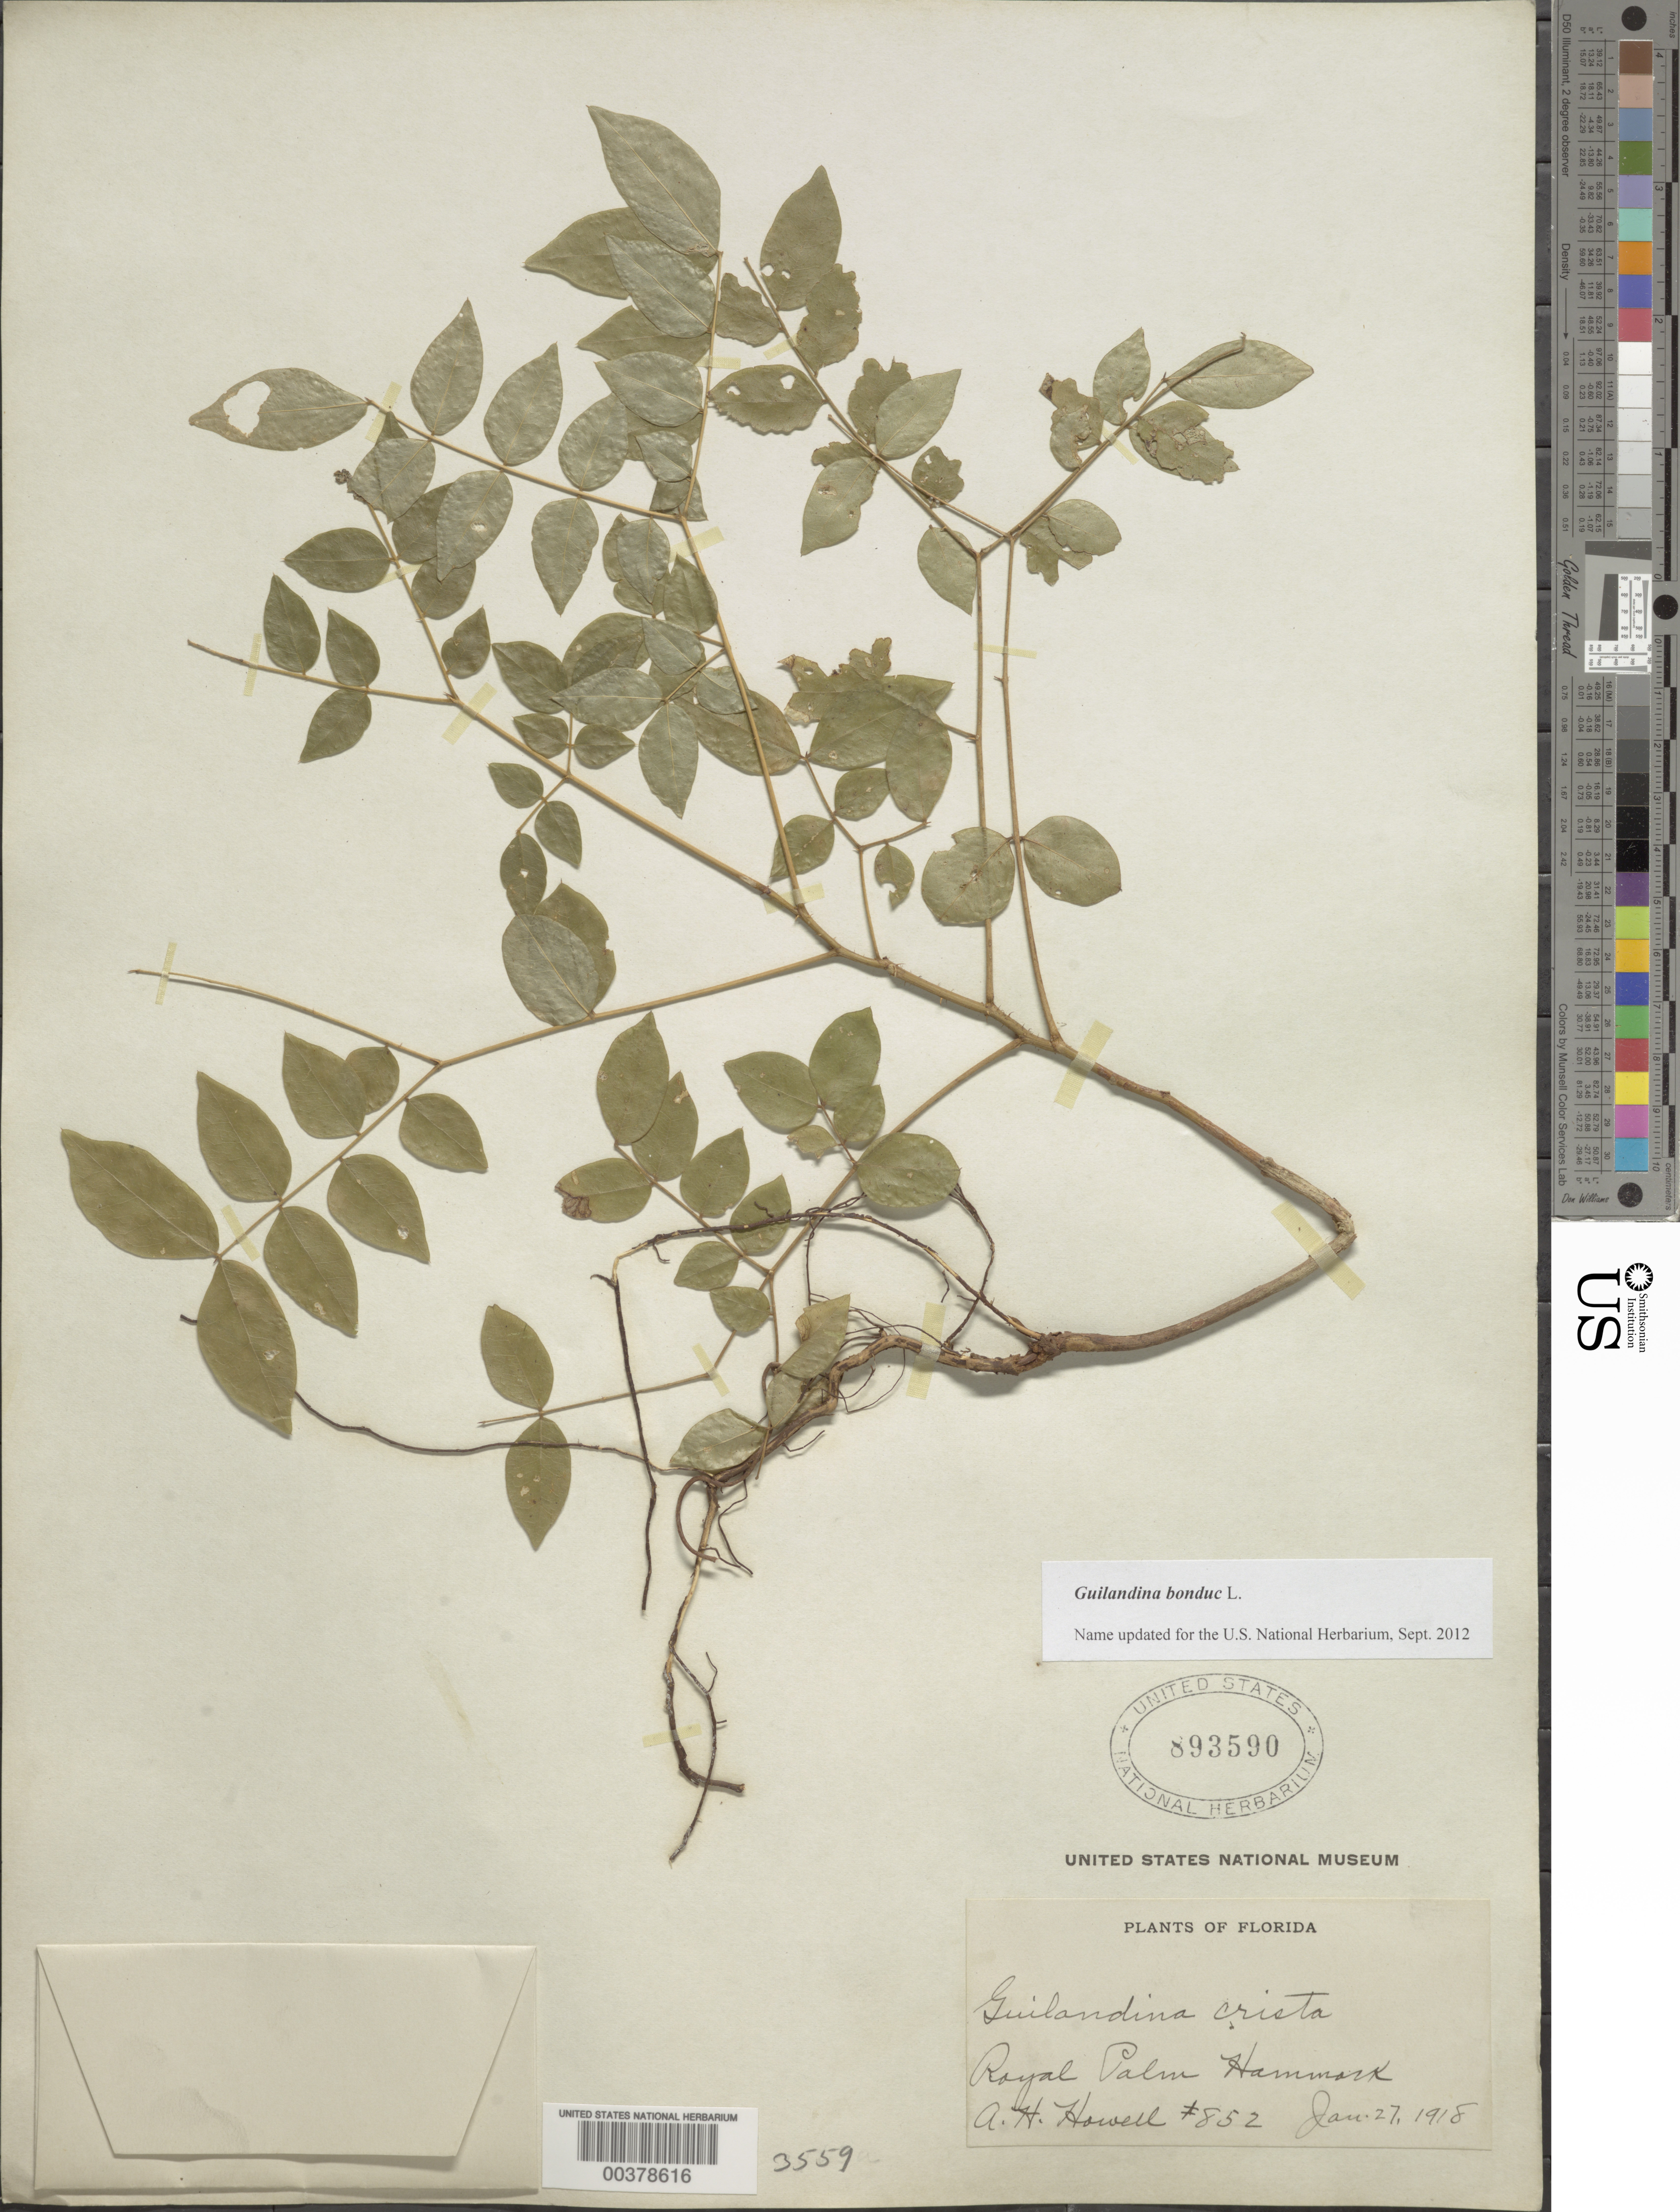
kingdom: Plantae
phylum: Tracheophyta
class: Magnoliopsida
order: Fabales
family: Fabaceae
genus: Guilandina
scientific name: Guilandina bonduc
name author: L.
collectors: A. H. Howell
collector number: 852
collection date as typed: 27 Jan 1918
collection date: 1918-01-27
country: United States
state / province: Florida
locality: Royal palm hammock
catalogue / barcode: US 893590